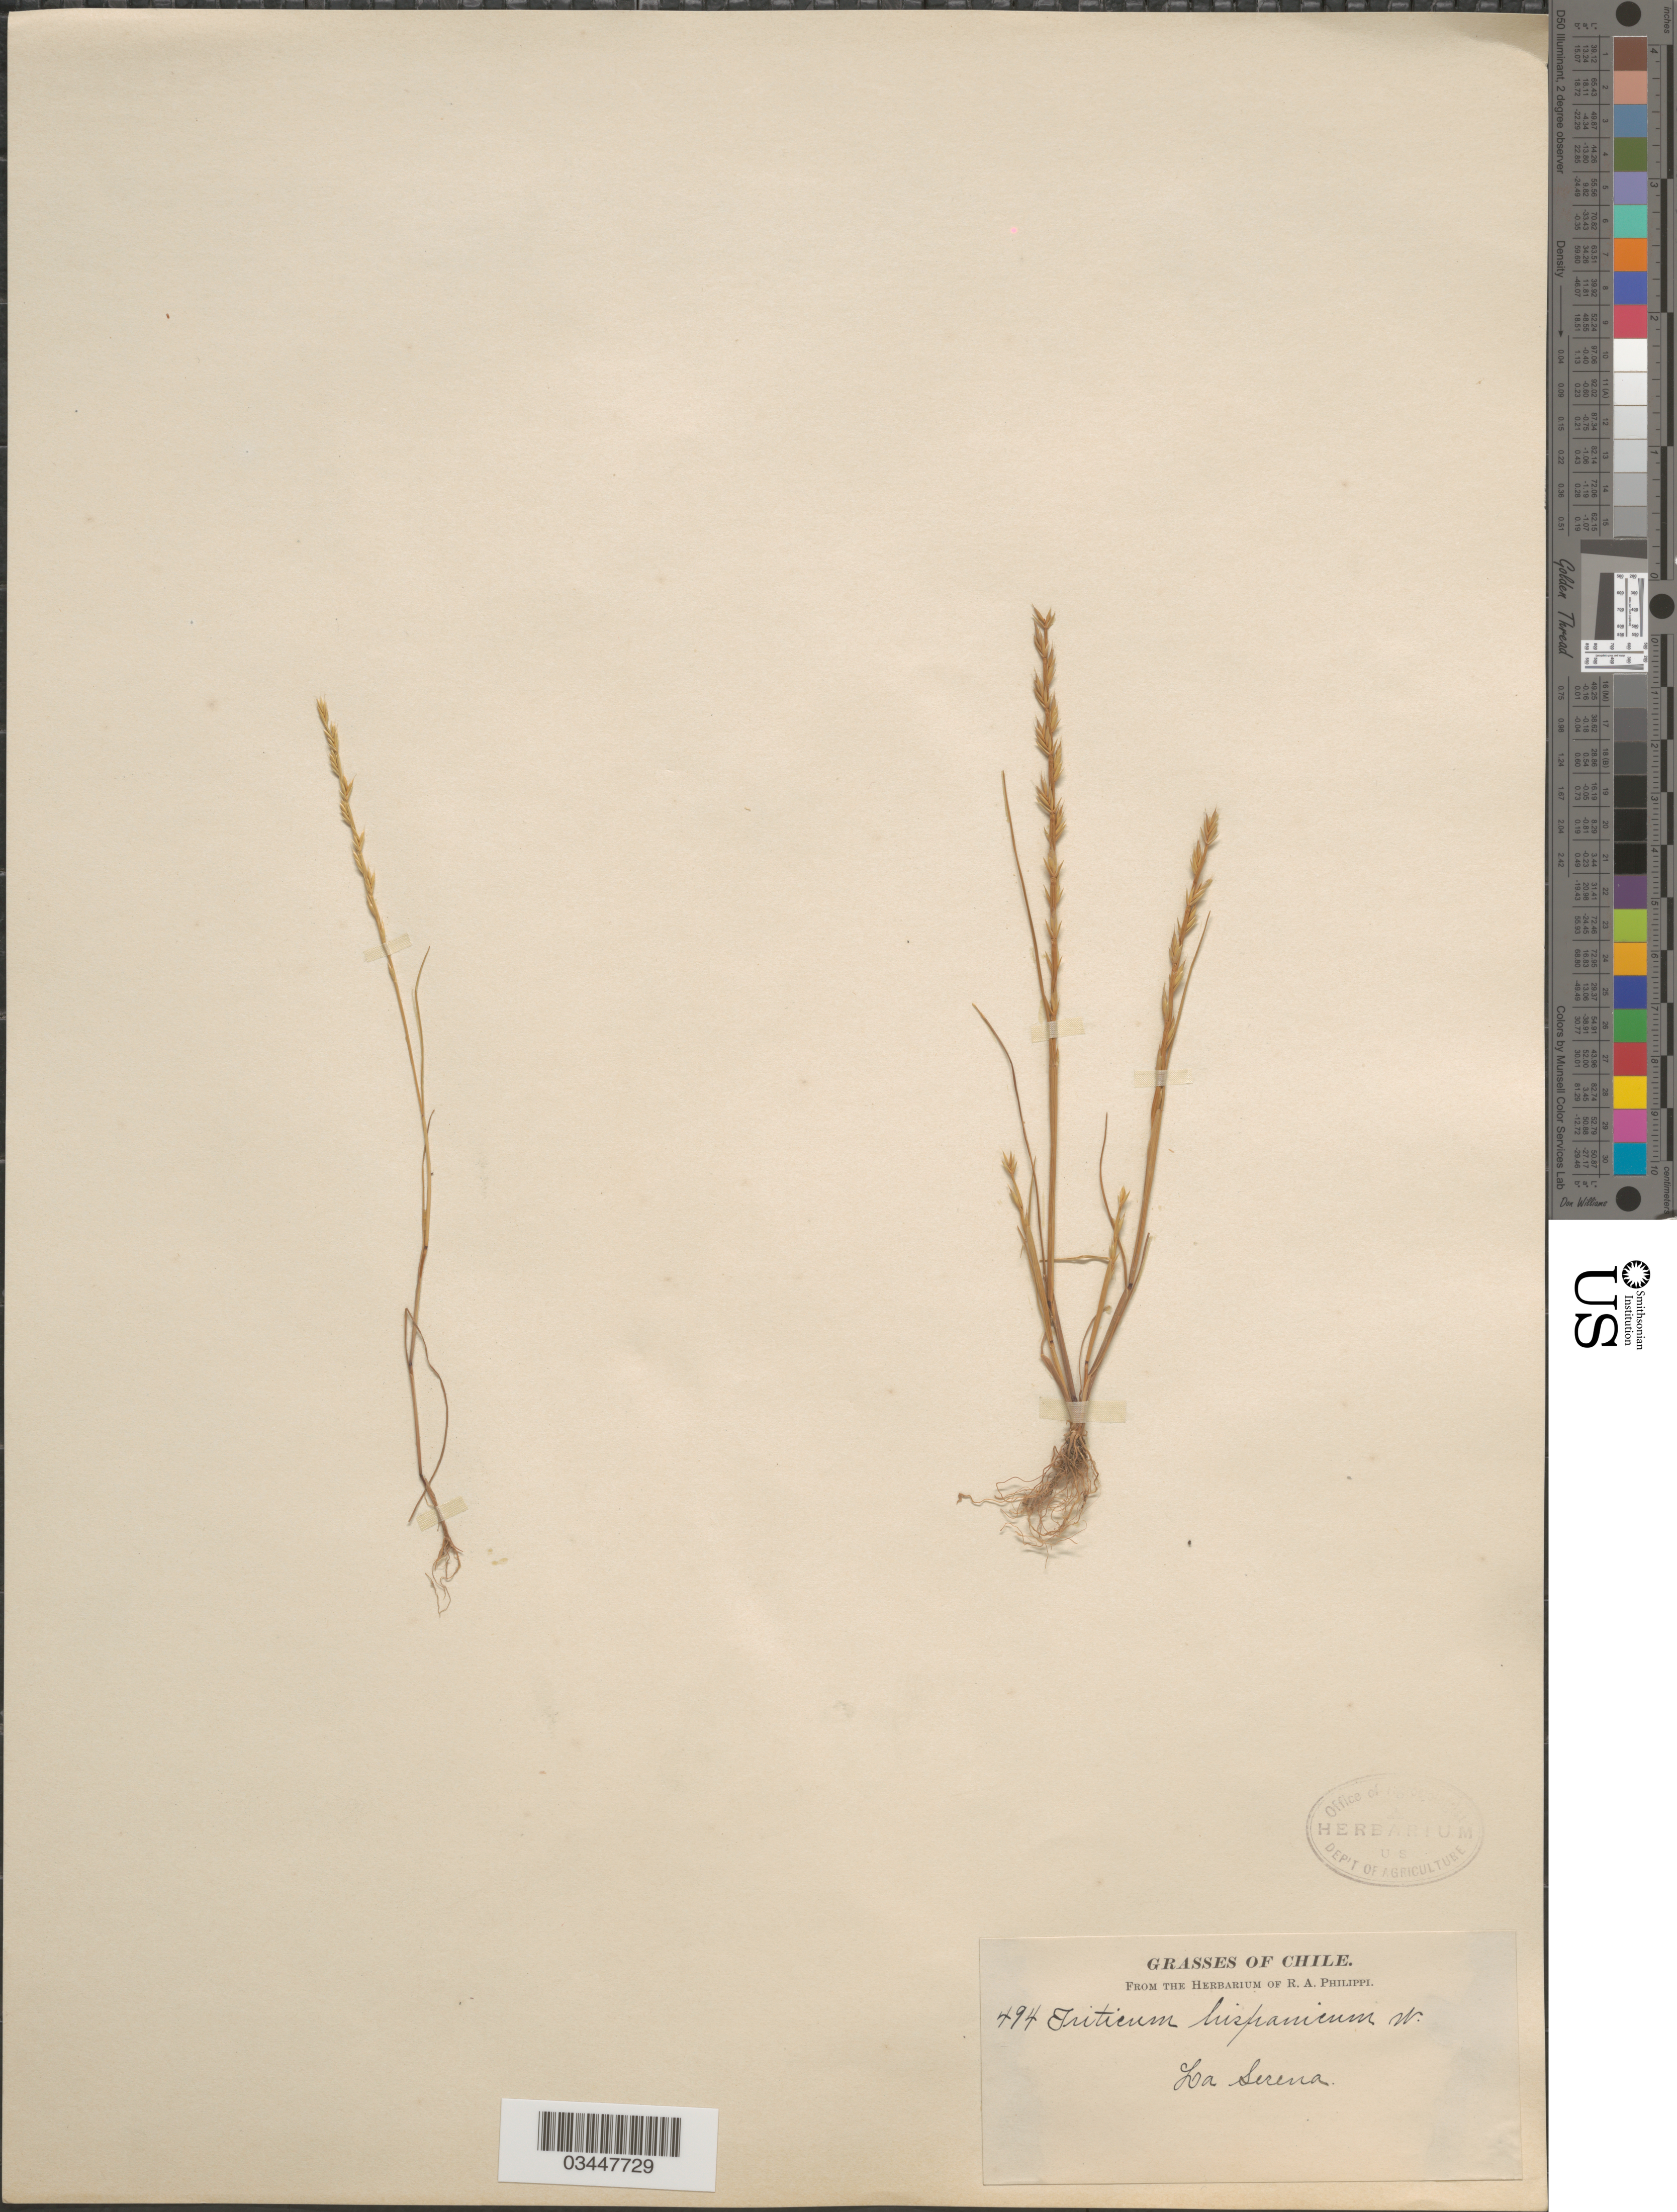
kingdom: Plantae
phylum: Tracheophyta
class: Liliopsida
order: Poales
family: Poaceae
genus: Triticum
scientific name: Triticum aestivum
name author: L.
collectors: ex. herb. R.A. Philippi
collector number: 494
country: Chile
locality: La Serena.